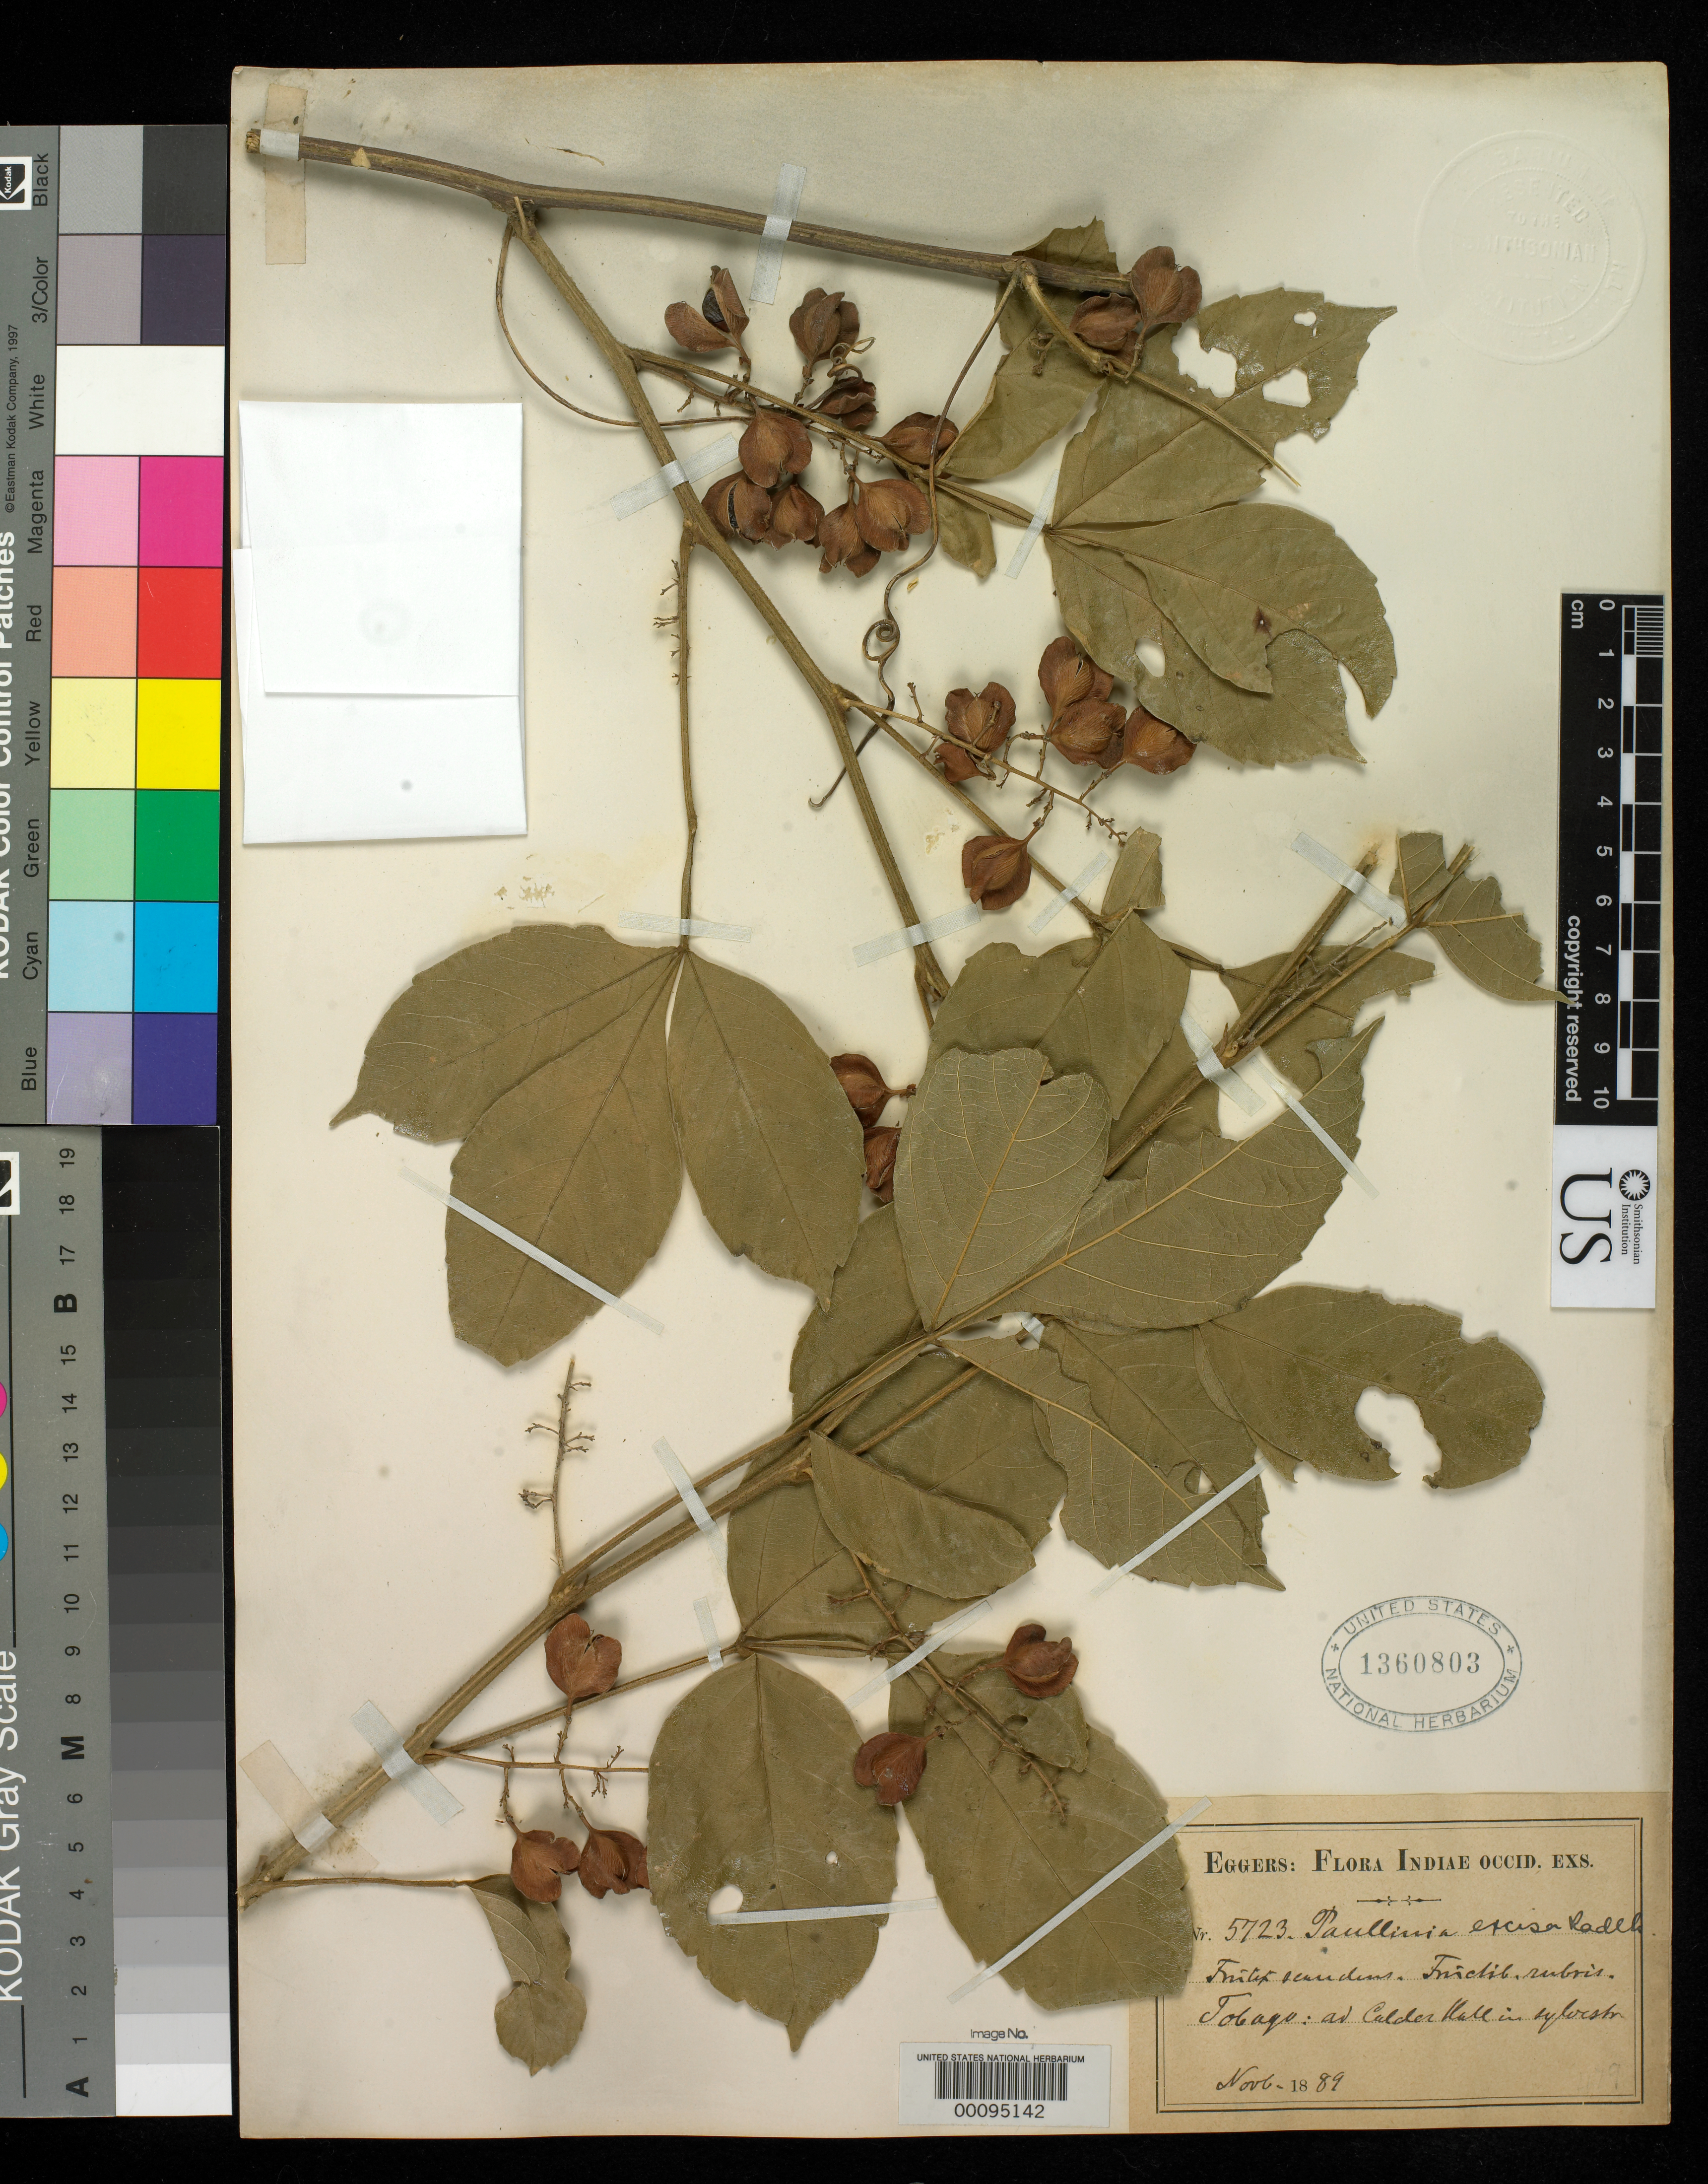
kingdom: Plantae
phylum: Tracheophyta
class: Magnoliopsida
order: Sapindales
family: Sapindaceae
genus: Paullinia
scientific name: Paullinia excisa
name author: Radlk.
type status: Type Fragment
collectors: H. F. A. von Eggers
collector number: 5723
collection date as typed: Nov 1889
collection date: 1889-11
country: Trinidad and Tobago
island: Tobago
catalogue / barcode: US 1360803